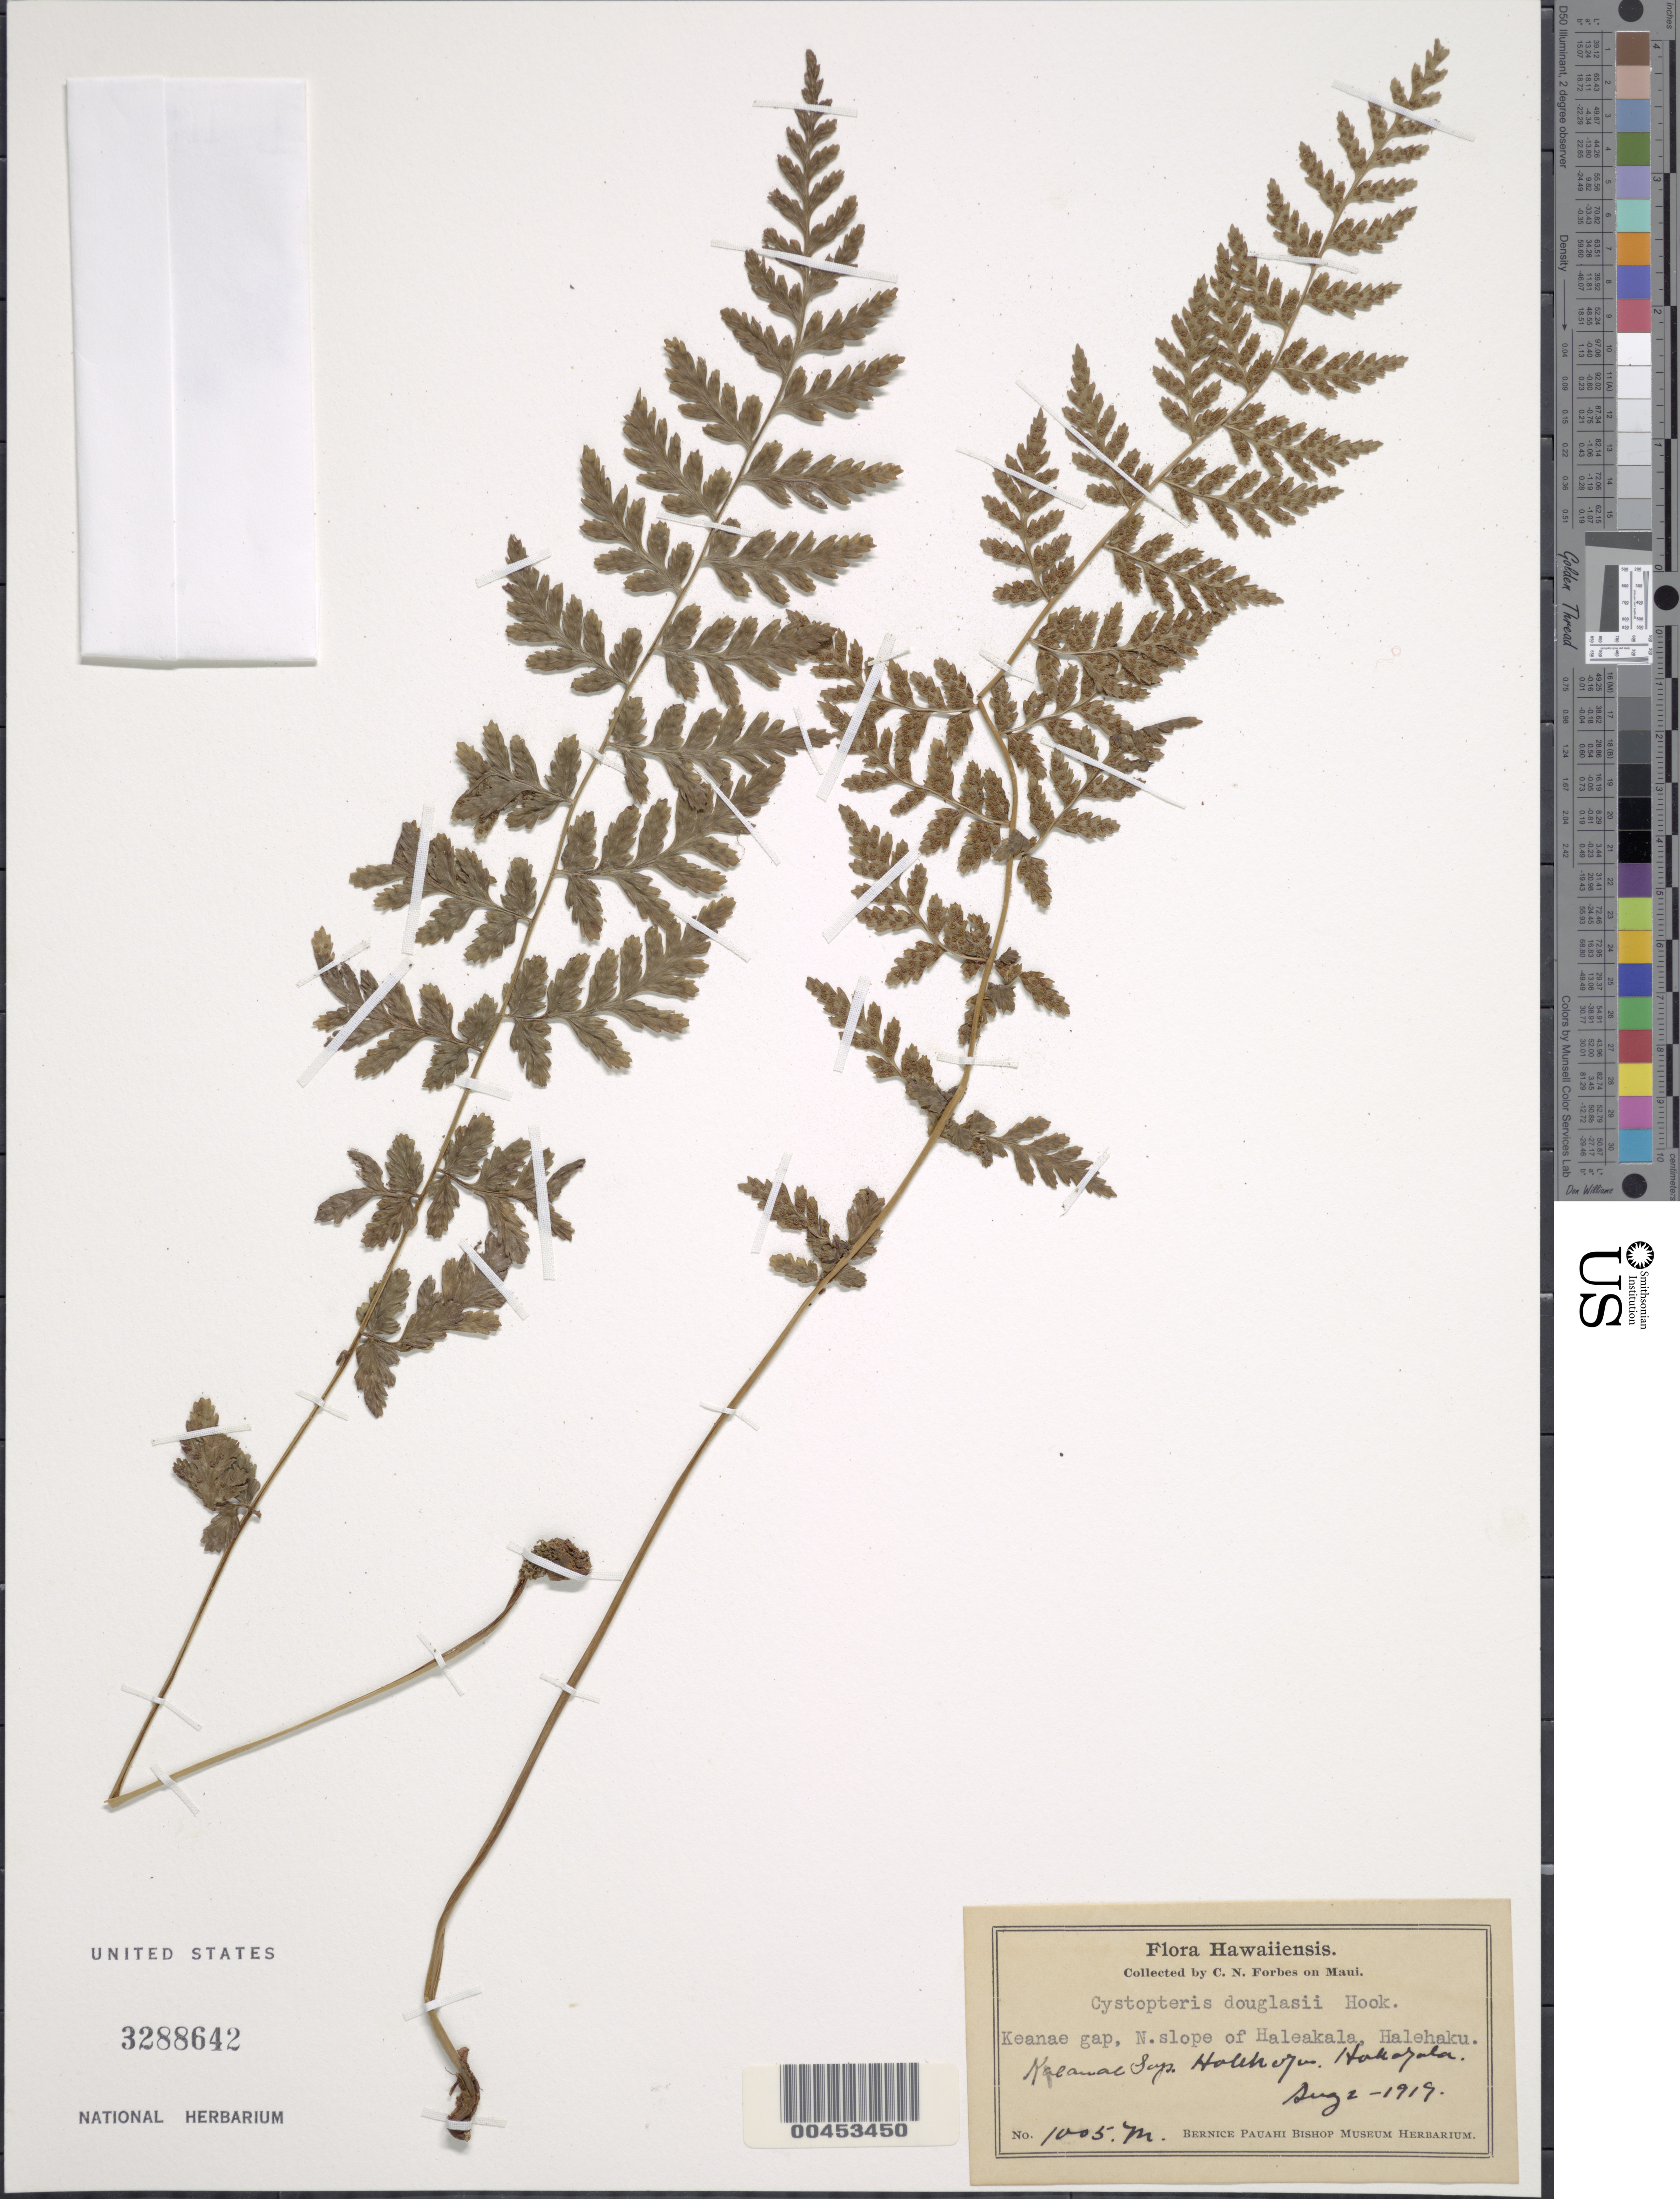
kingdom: Plantae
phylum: Tracheophyta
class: Polypodiopsida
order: Polypodiales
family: Cystopteridaceae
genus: Cystopteris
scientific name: Cystopteris sandwicensis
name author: Brack.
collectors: C. N. Forbes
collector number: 1005.M.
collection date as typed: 2 Aug 1919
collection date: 1919-08-02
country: United States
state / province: Hawaii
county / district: Maui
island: Maui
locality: Keanae Gap, N slope of Haleakala, Halehaku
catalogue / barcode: US 3288642